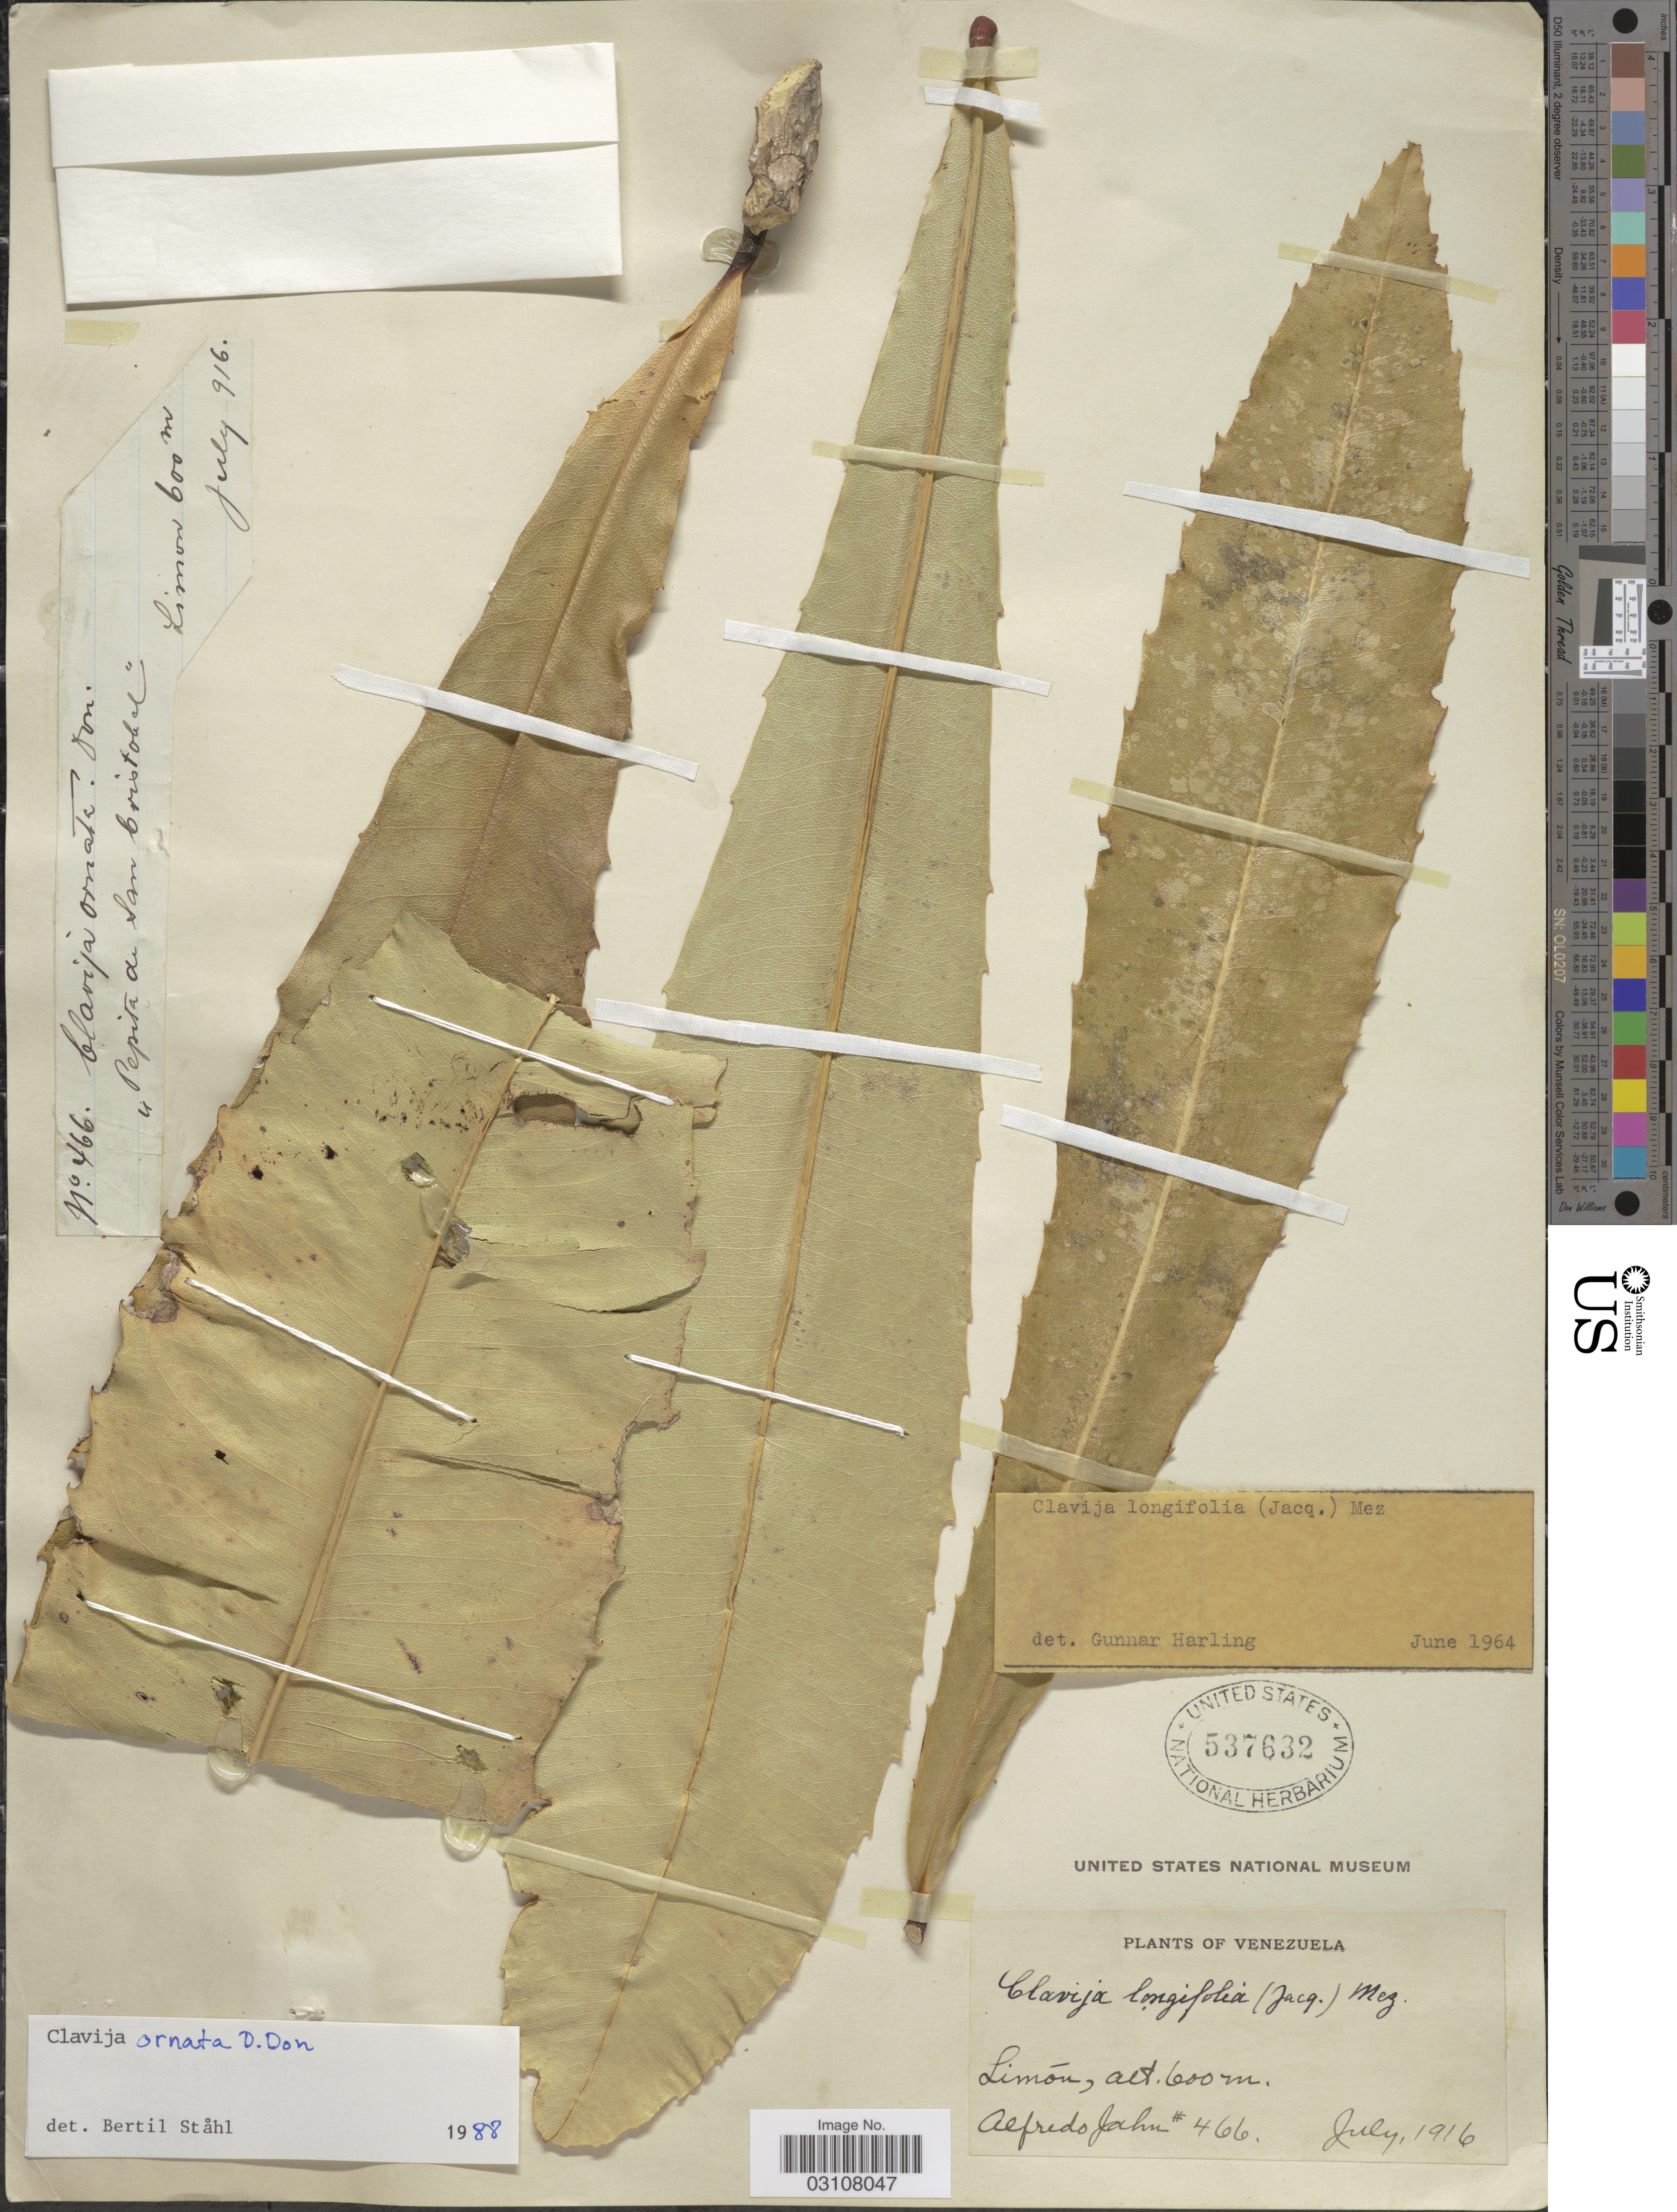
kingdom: Plantae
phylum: Tracheophyta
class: Magnoliopsida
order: Ericales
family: Primulaceae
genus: Clavija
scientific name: Clavija ornata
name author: D. Don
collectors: A. Jahn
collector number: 466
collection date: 1916-07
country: Venezuela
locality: Limón.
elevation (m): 600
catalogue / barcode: US 537632